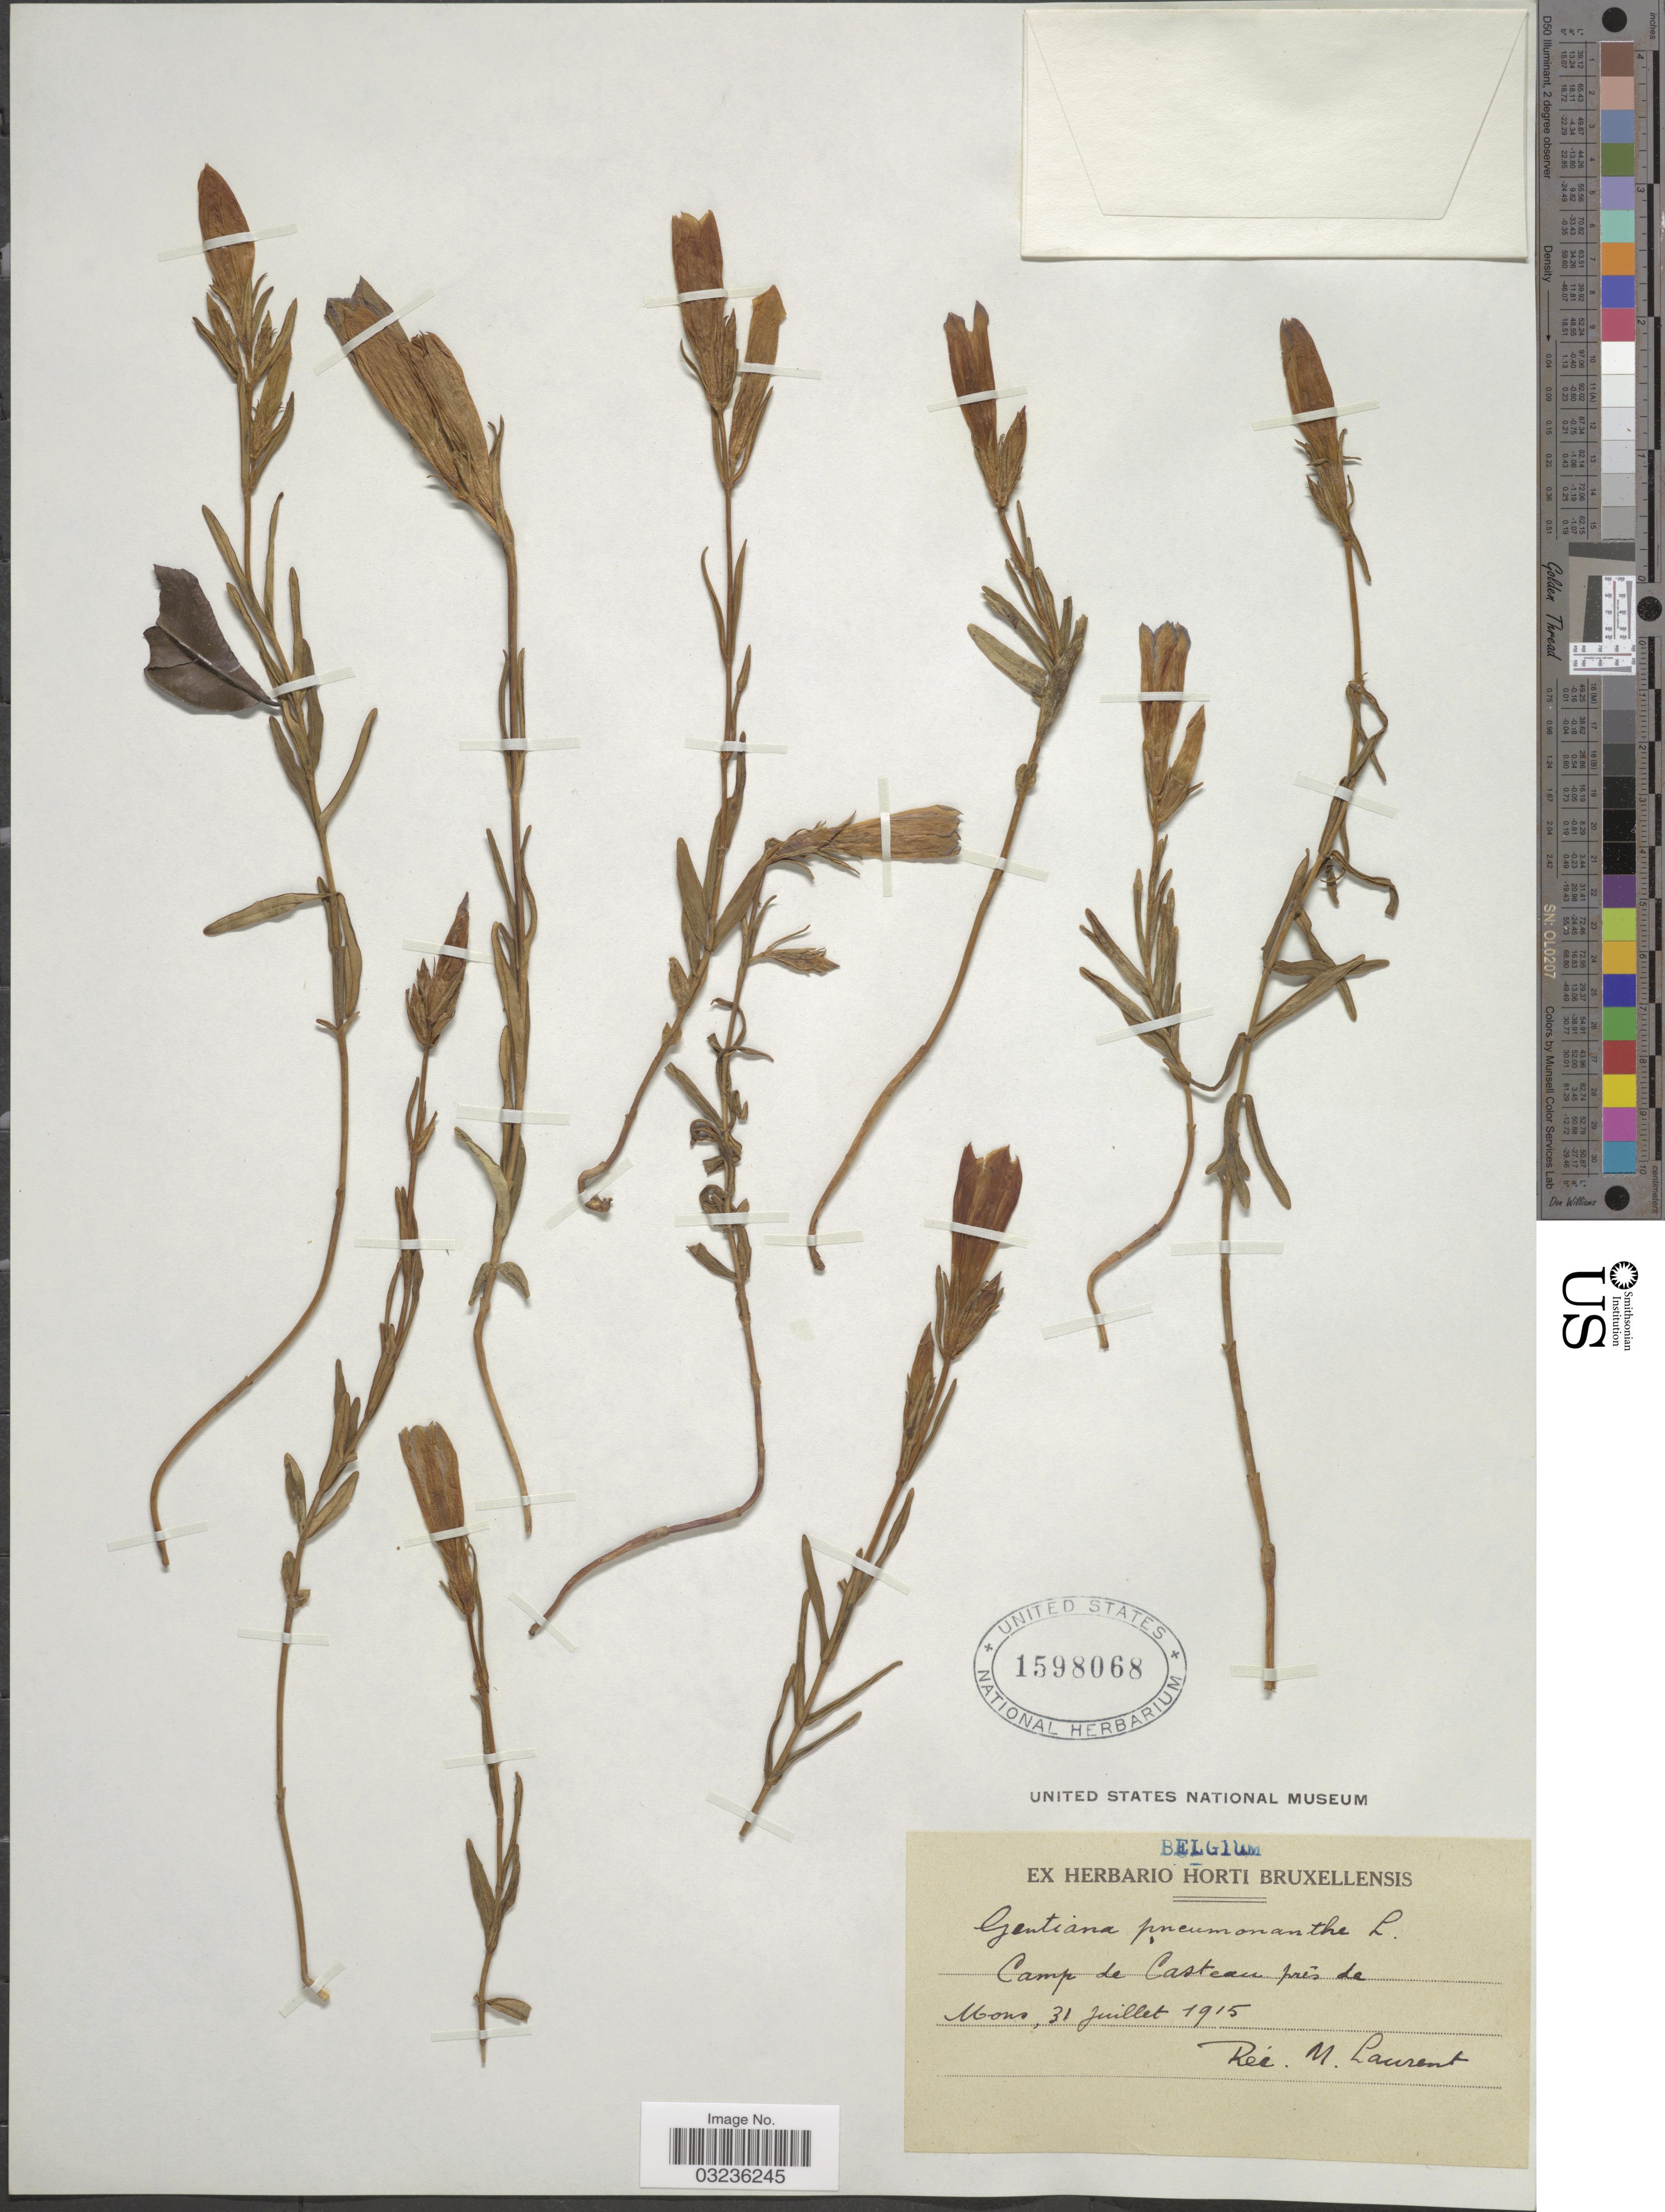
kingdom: Plantae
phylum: Tracheophyta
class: Magnoliopsida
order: Gentianales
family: Gentianaceae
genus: Gentiana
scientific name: Gentiana pneumonanthe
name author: L.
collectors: M. Laurent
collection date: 1915-07-31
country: Belgium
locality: Camp de Casteau prés de Mons.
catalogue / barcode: US 1598068